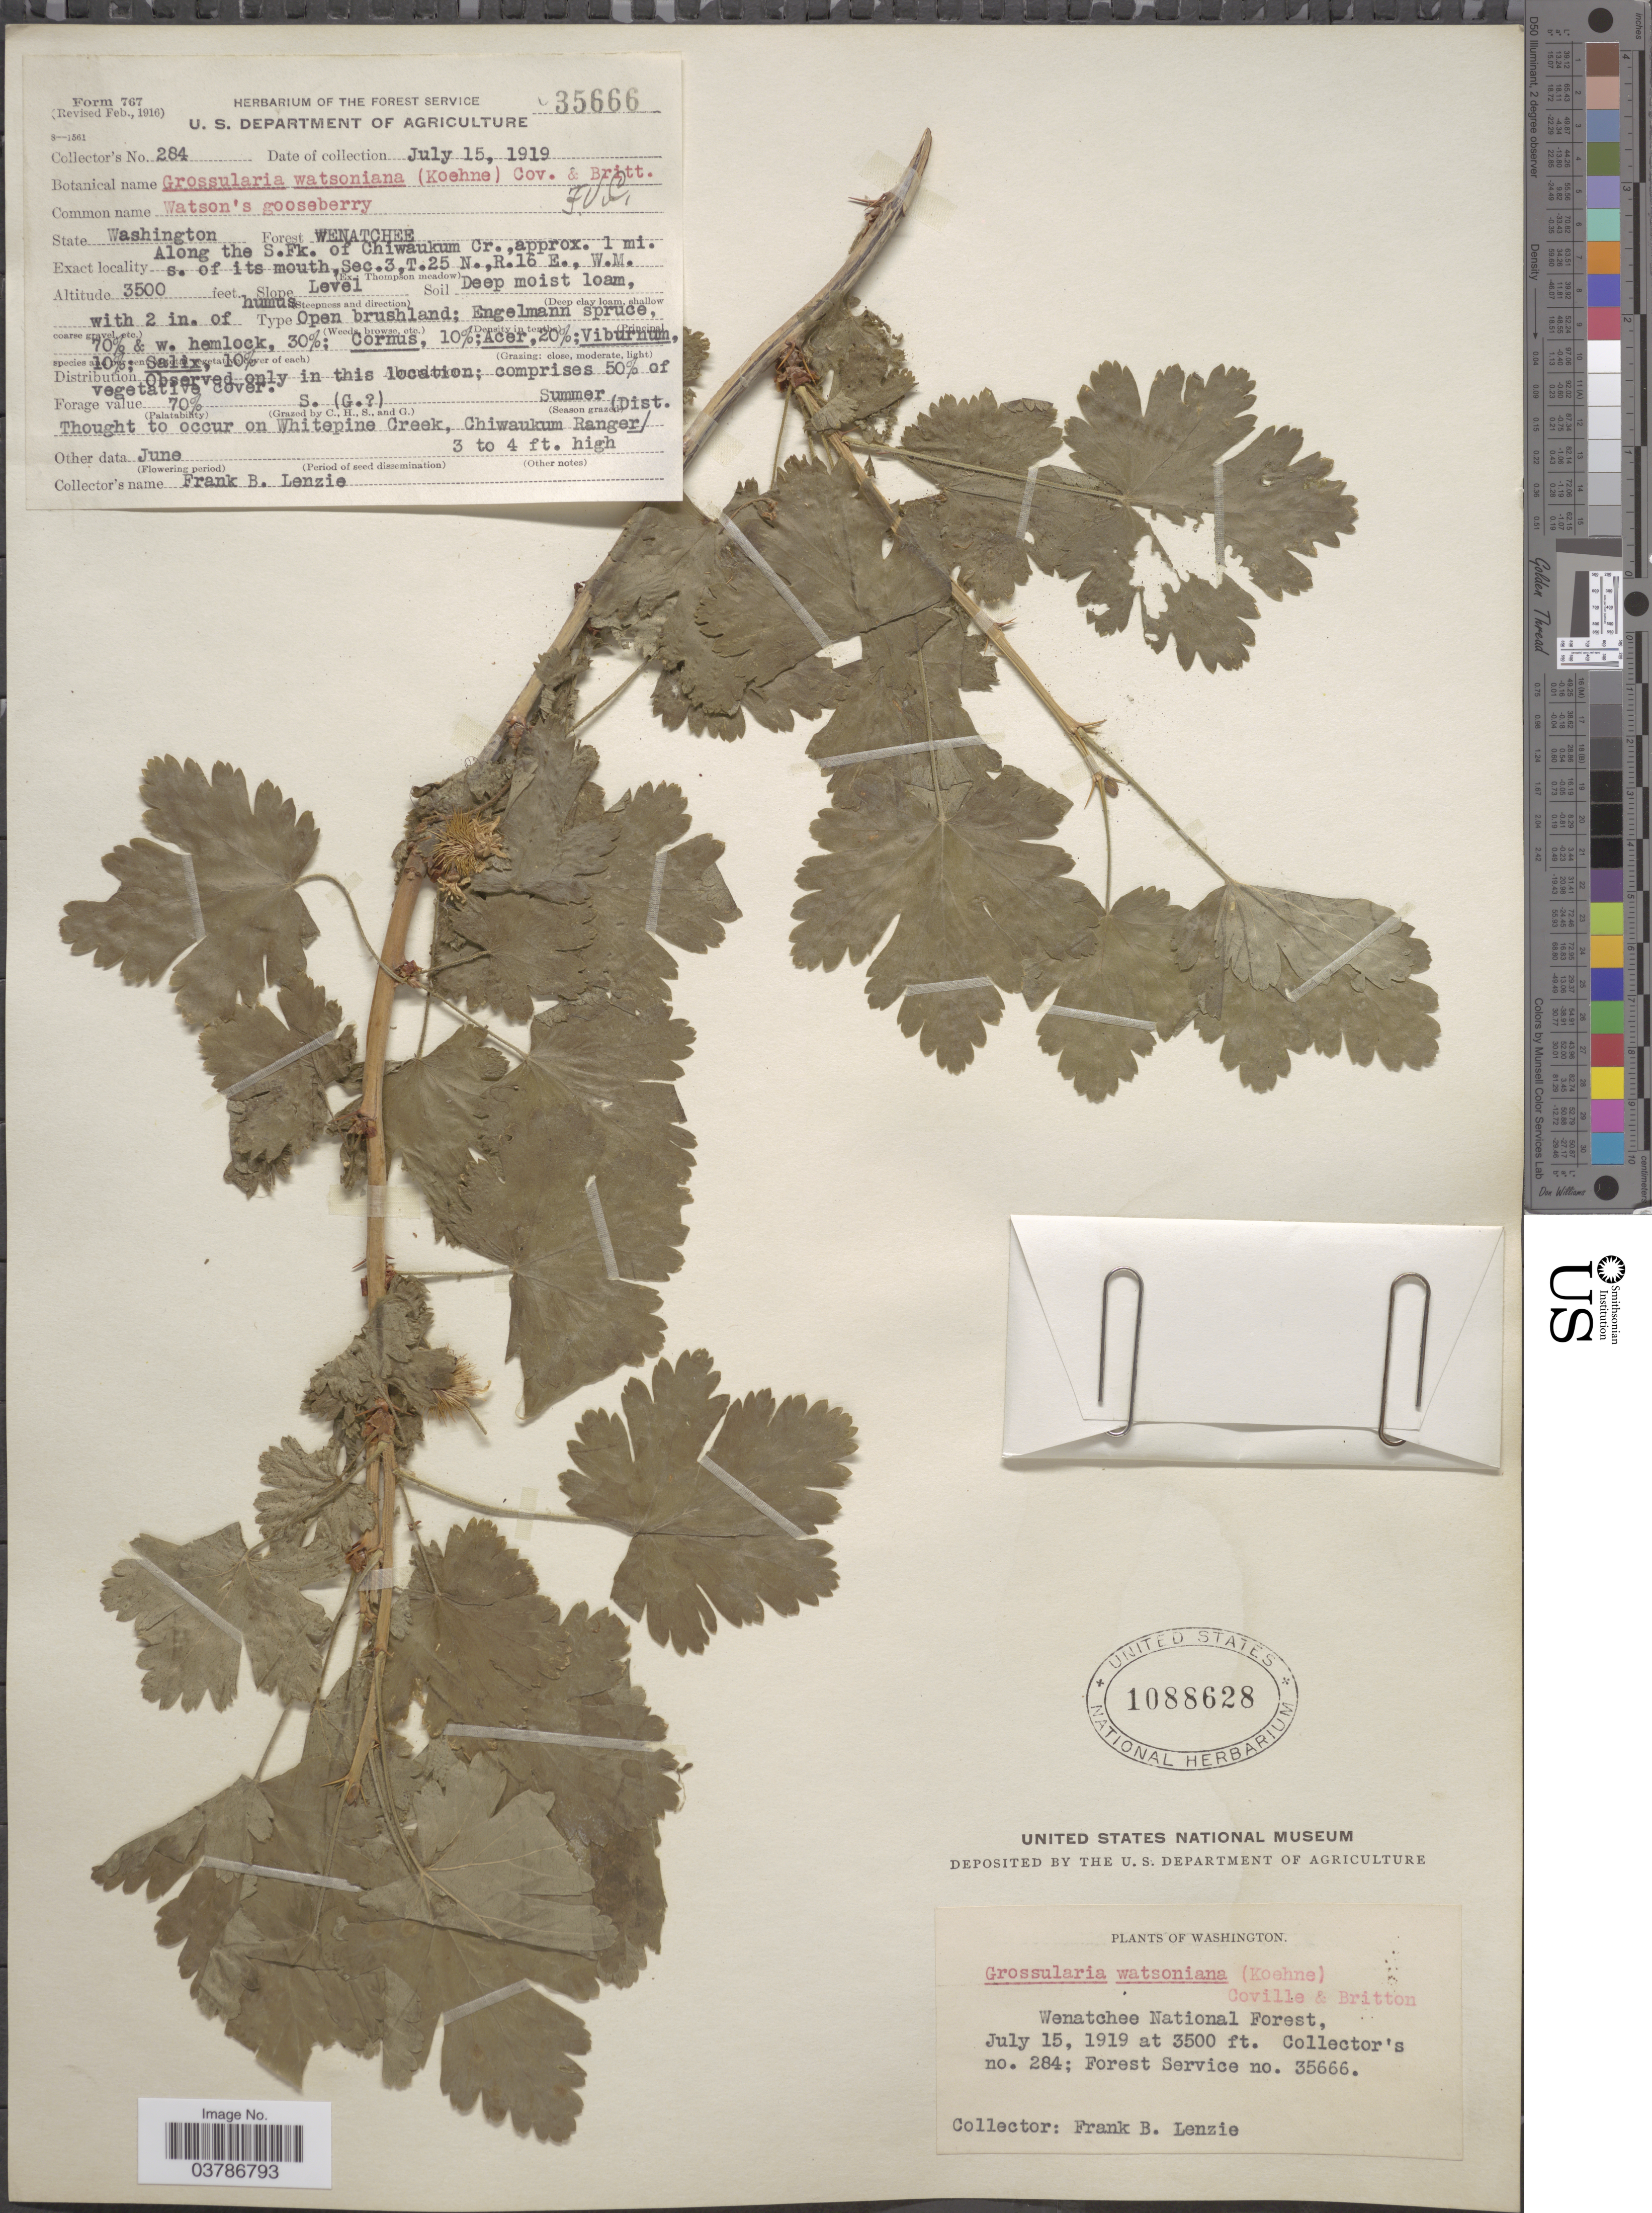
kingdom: Plantae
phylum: Tracheophyta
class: Magnoliopsida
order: Saxifragales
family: Grossulariaceae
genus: Ribes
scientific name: Ribes watsonianum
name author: Koehne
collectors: F. B. Lenzie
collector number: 284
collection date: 1919-07-15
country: United States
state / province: Washington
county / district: Chelan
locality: Wenatchee National Forest. Along the S. Fk. of Chiwaukum Cr. approx. 1 mi. s. of its mouth, Sec. 3 T. 25 N., R. 16 E., W.M.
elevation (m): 1067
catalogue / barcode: US 1088628